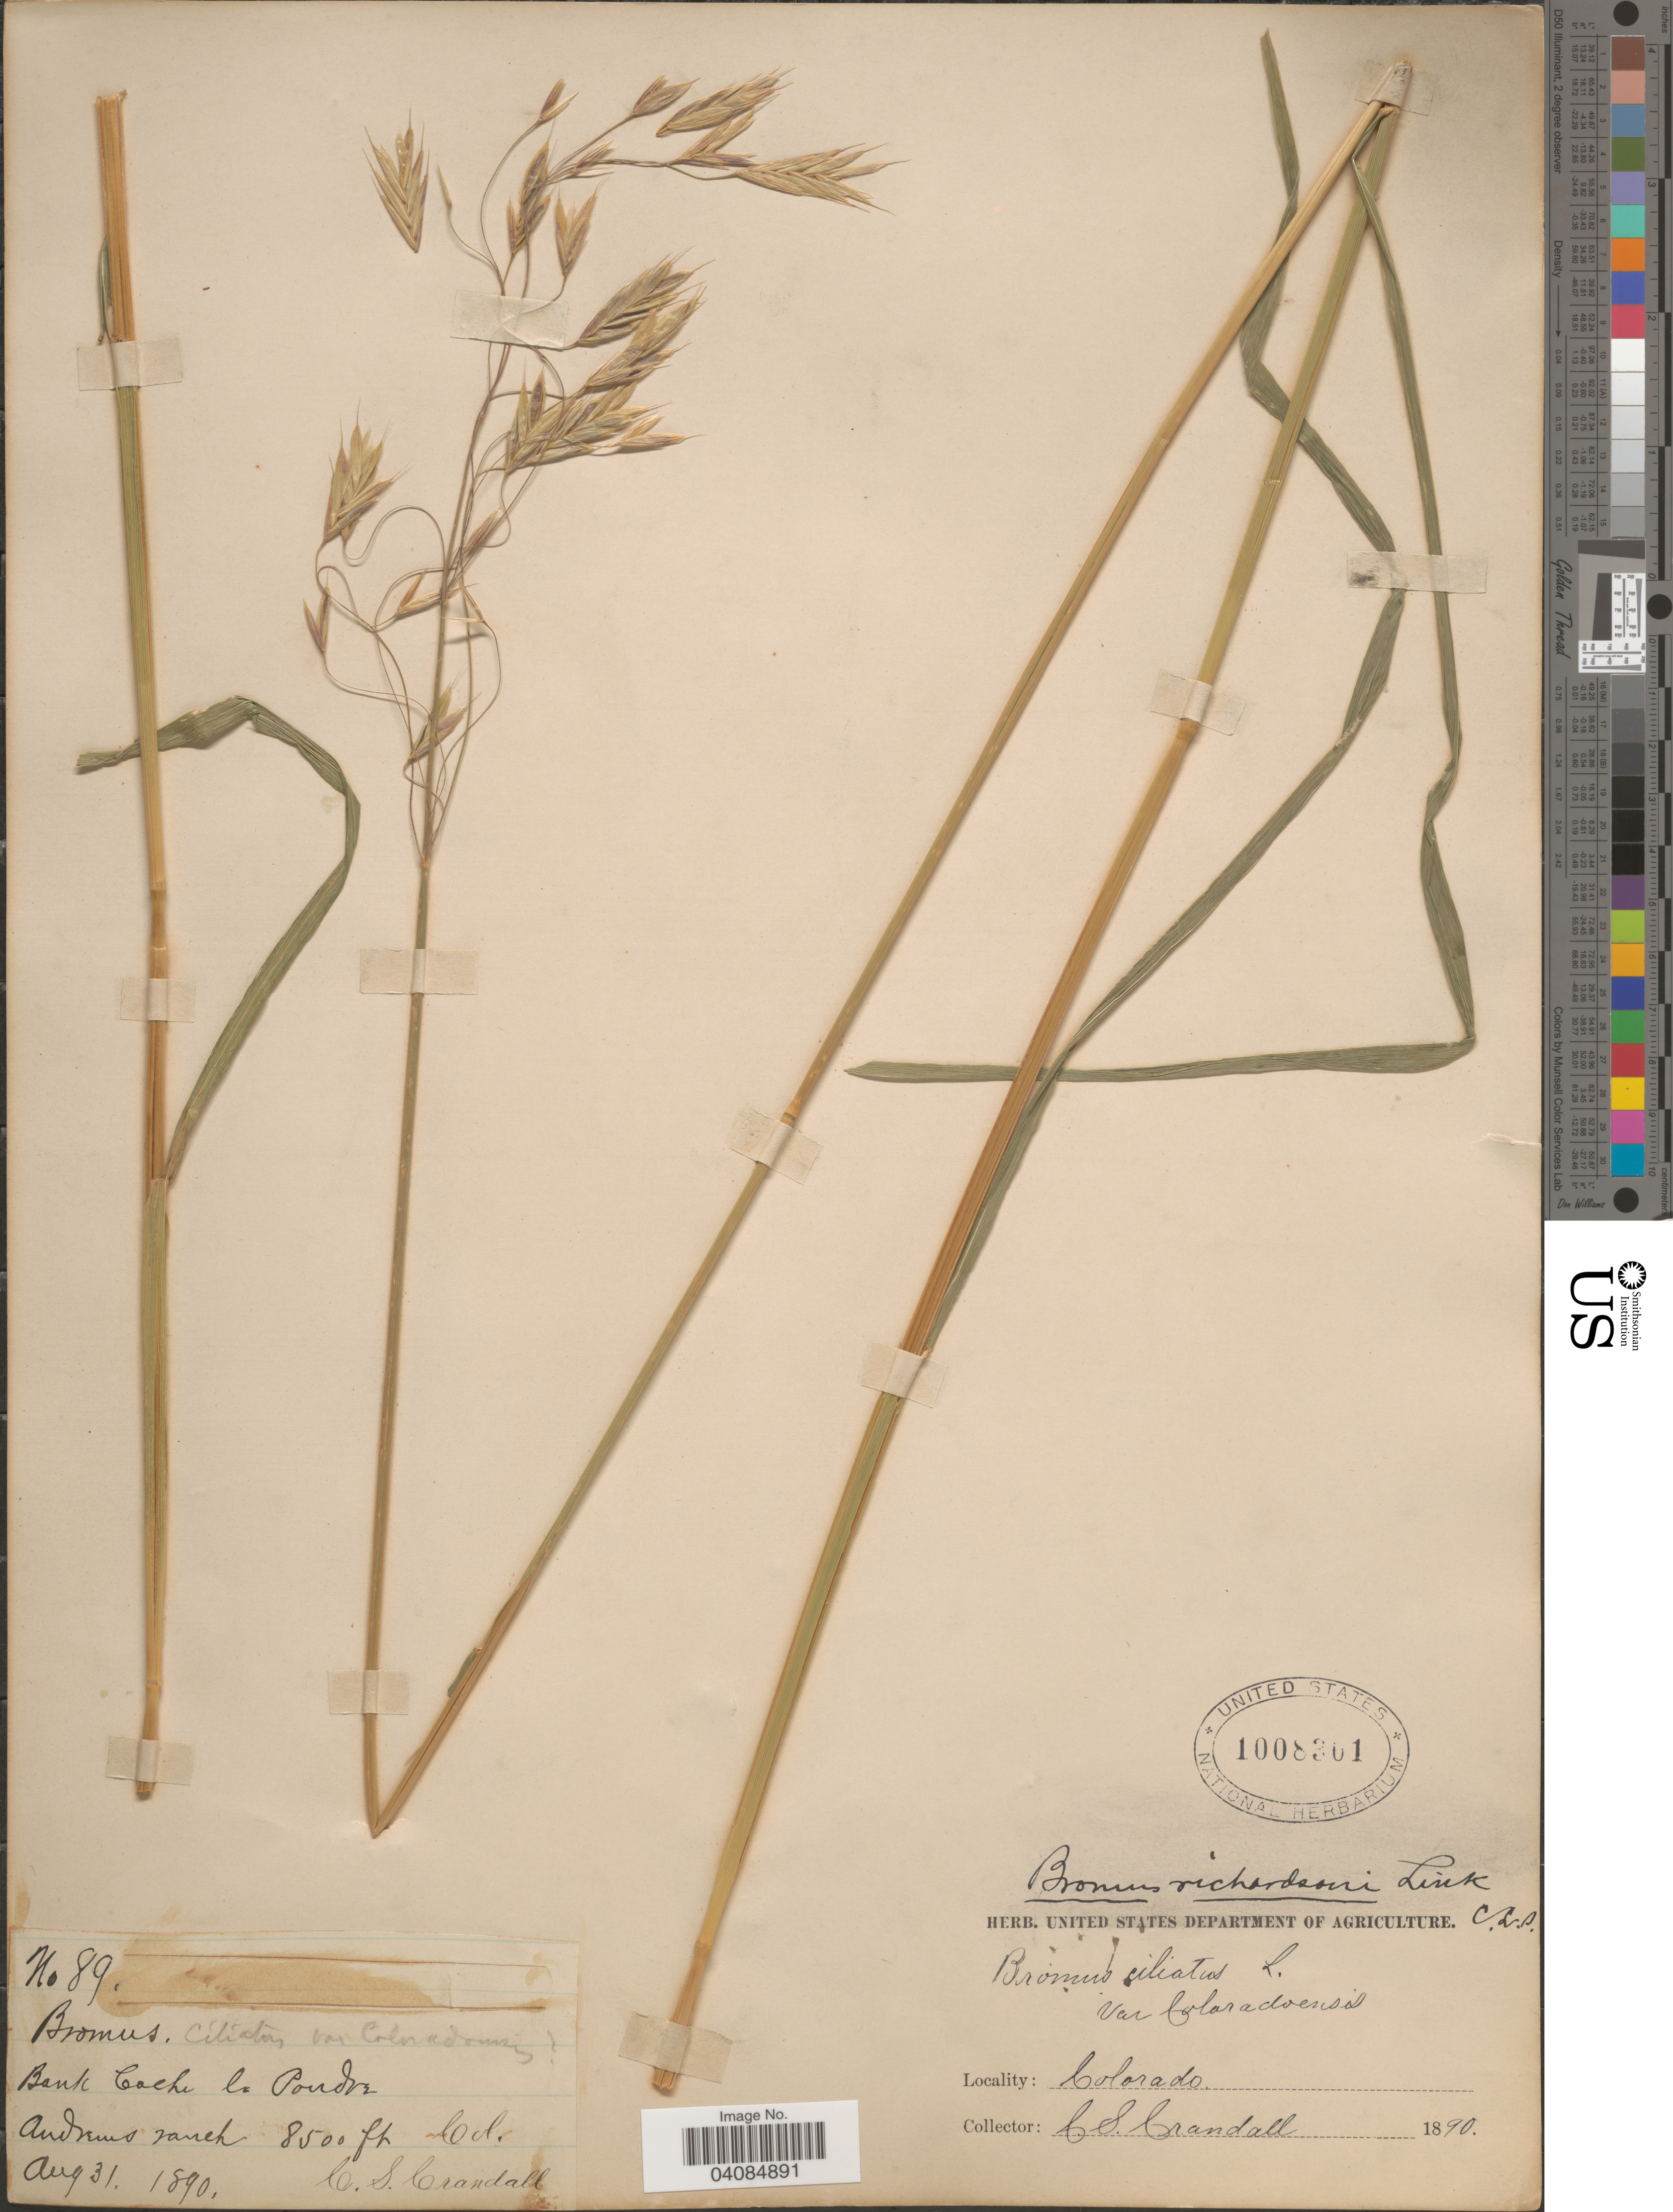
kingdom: Plantae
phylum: Tracheophyta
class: Liliopsida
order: Poales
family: Poaceae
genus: Bromus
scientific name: Bromus racemosus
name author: L.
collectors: C. Crandall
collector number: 89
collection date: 1890-08-31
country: United States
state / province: Colorado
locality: Bank Cache la Poudre. Andrews ranch.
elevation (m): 2591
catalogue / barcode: US 1008301